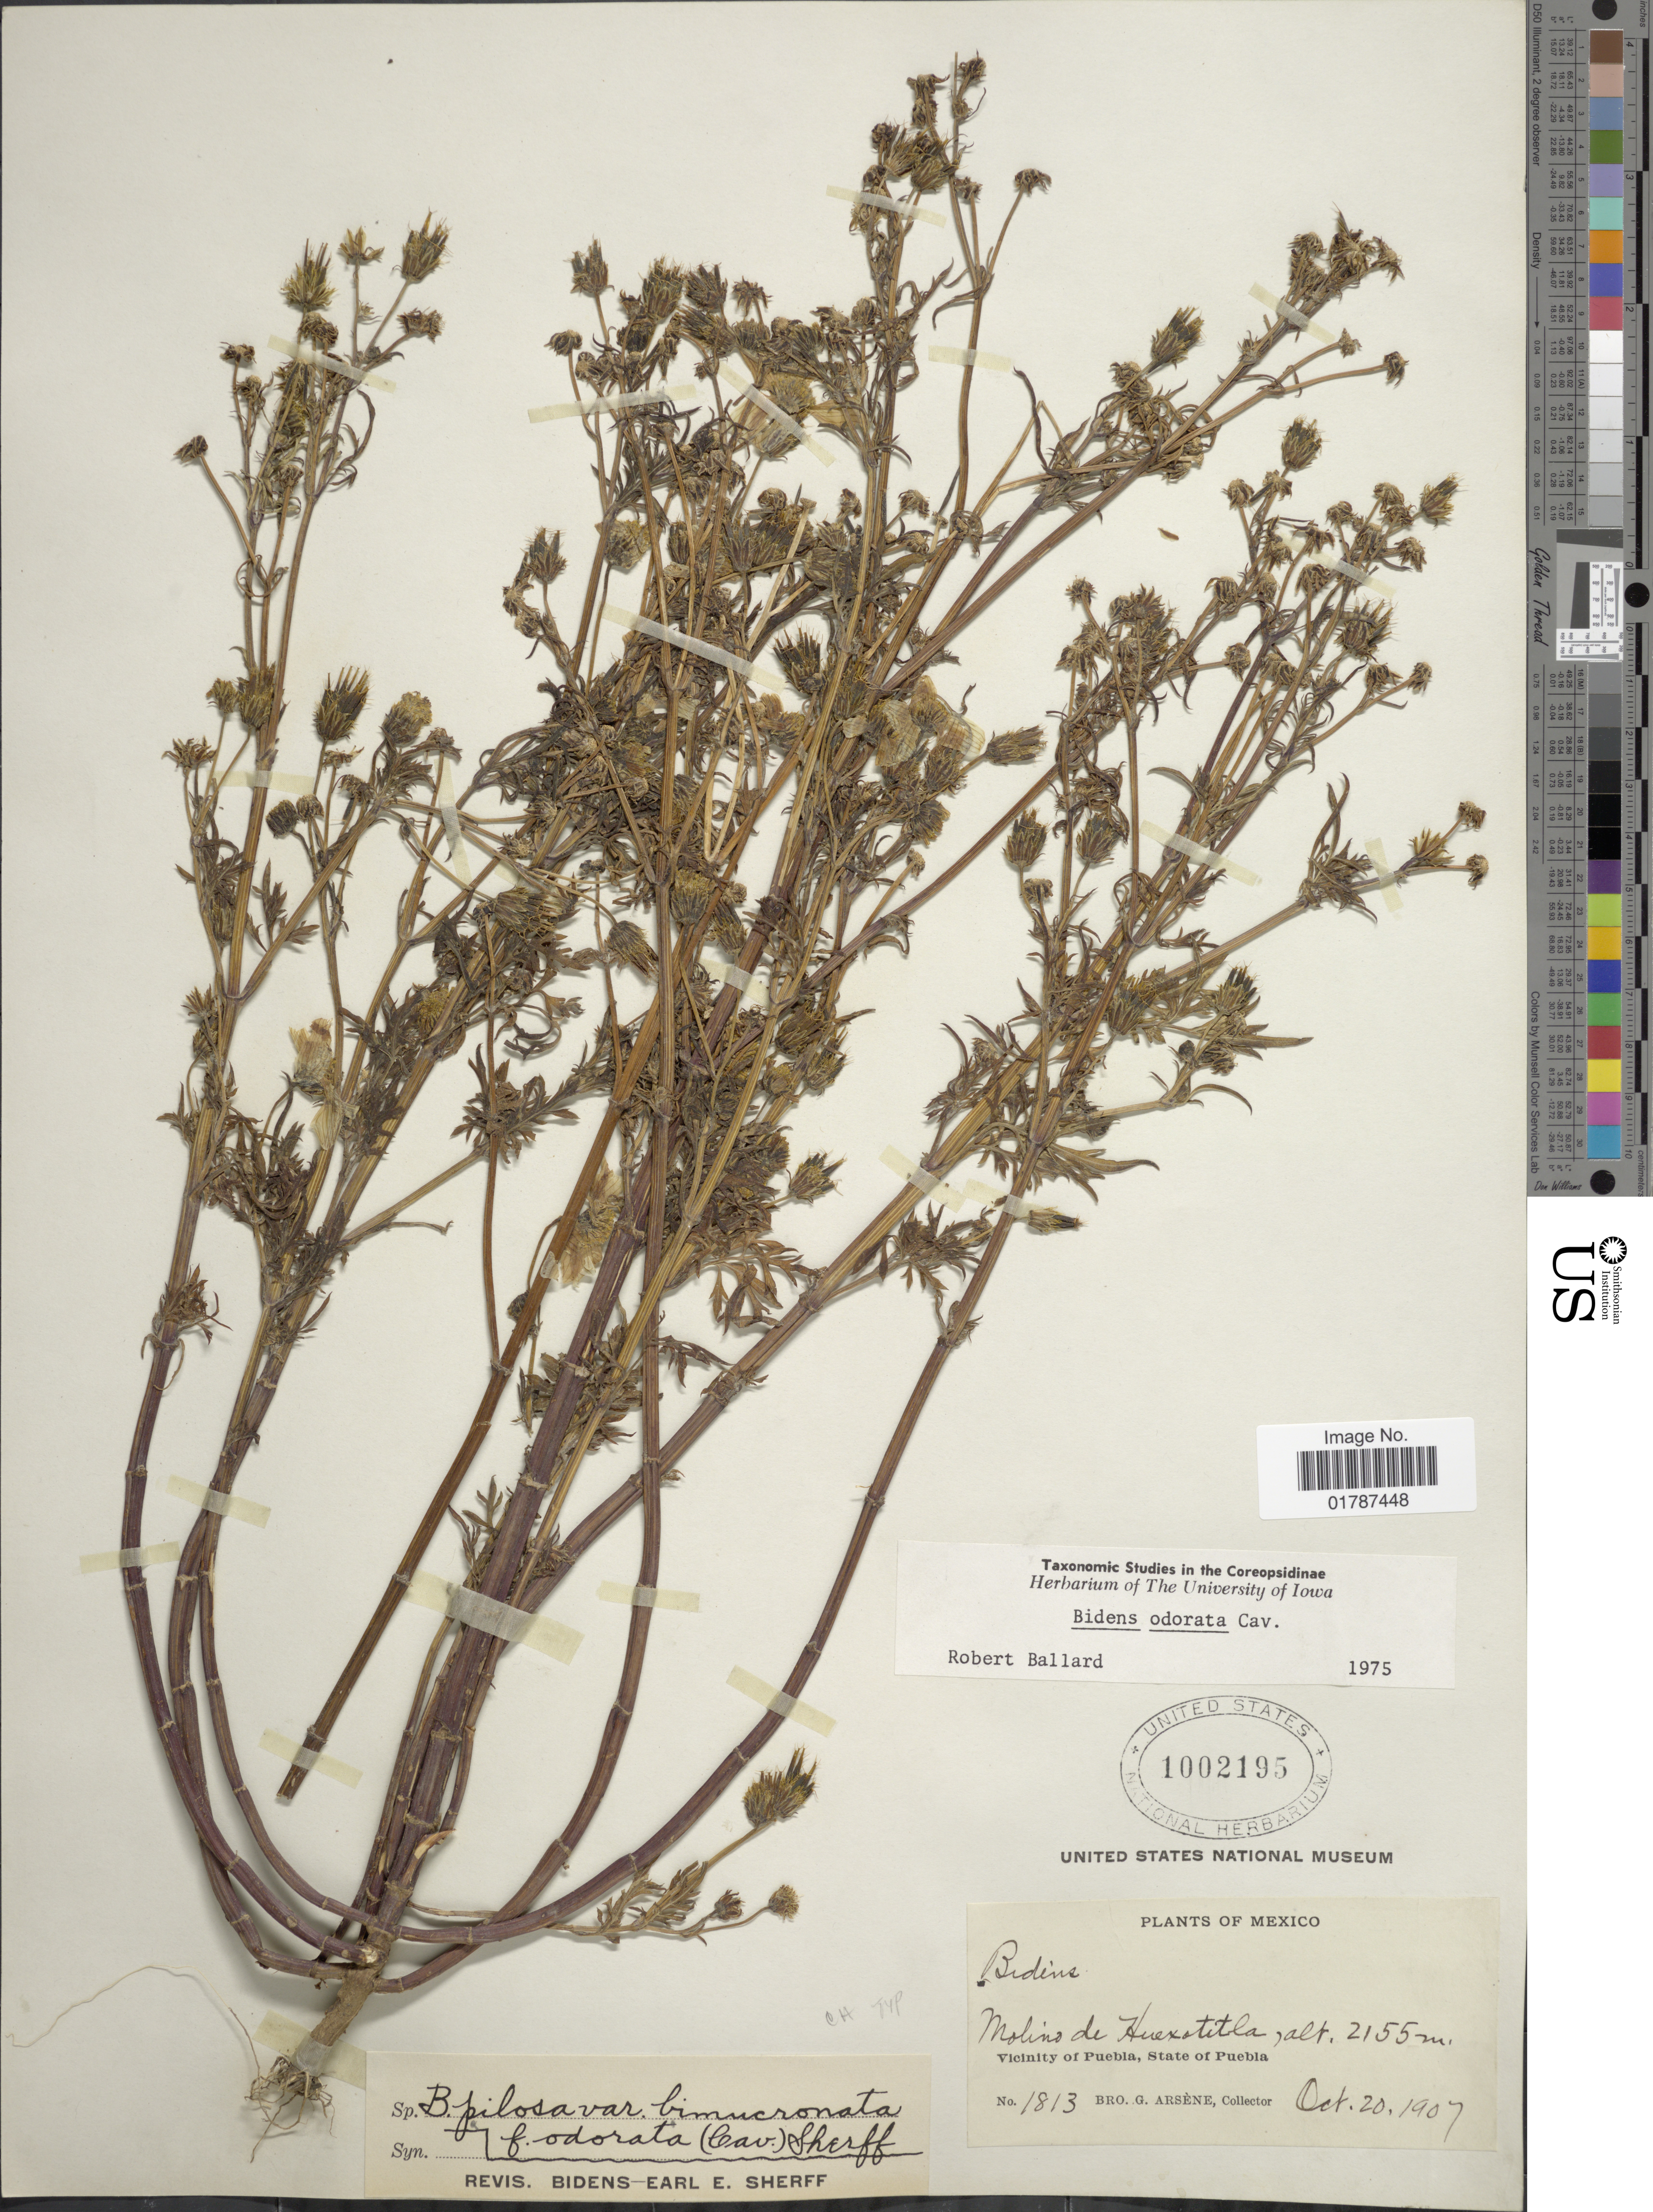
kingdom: Plantae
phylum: Tracheophyta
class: Magnoliopsida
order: Asterales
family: Asteraceae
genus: Bidens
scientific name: Bidens odorata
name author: Cav.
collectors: Bro. G. Arsène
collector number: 1813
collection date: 1907-10-20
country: Mexico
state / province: Puebla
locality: Molino de Huexotitla, Vicinity of Puebla, State of Puebla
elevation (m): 2155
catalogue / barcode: US 1002195